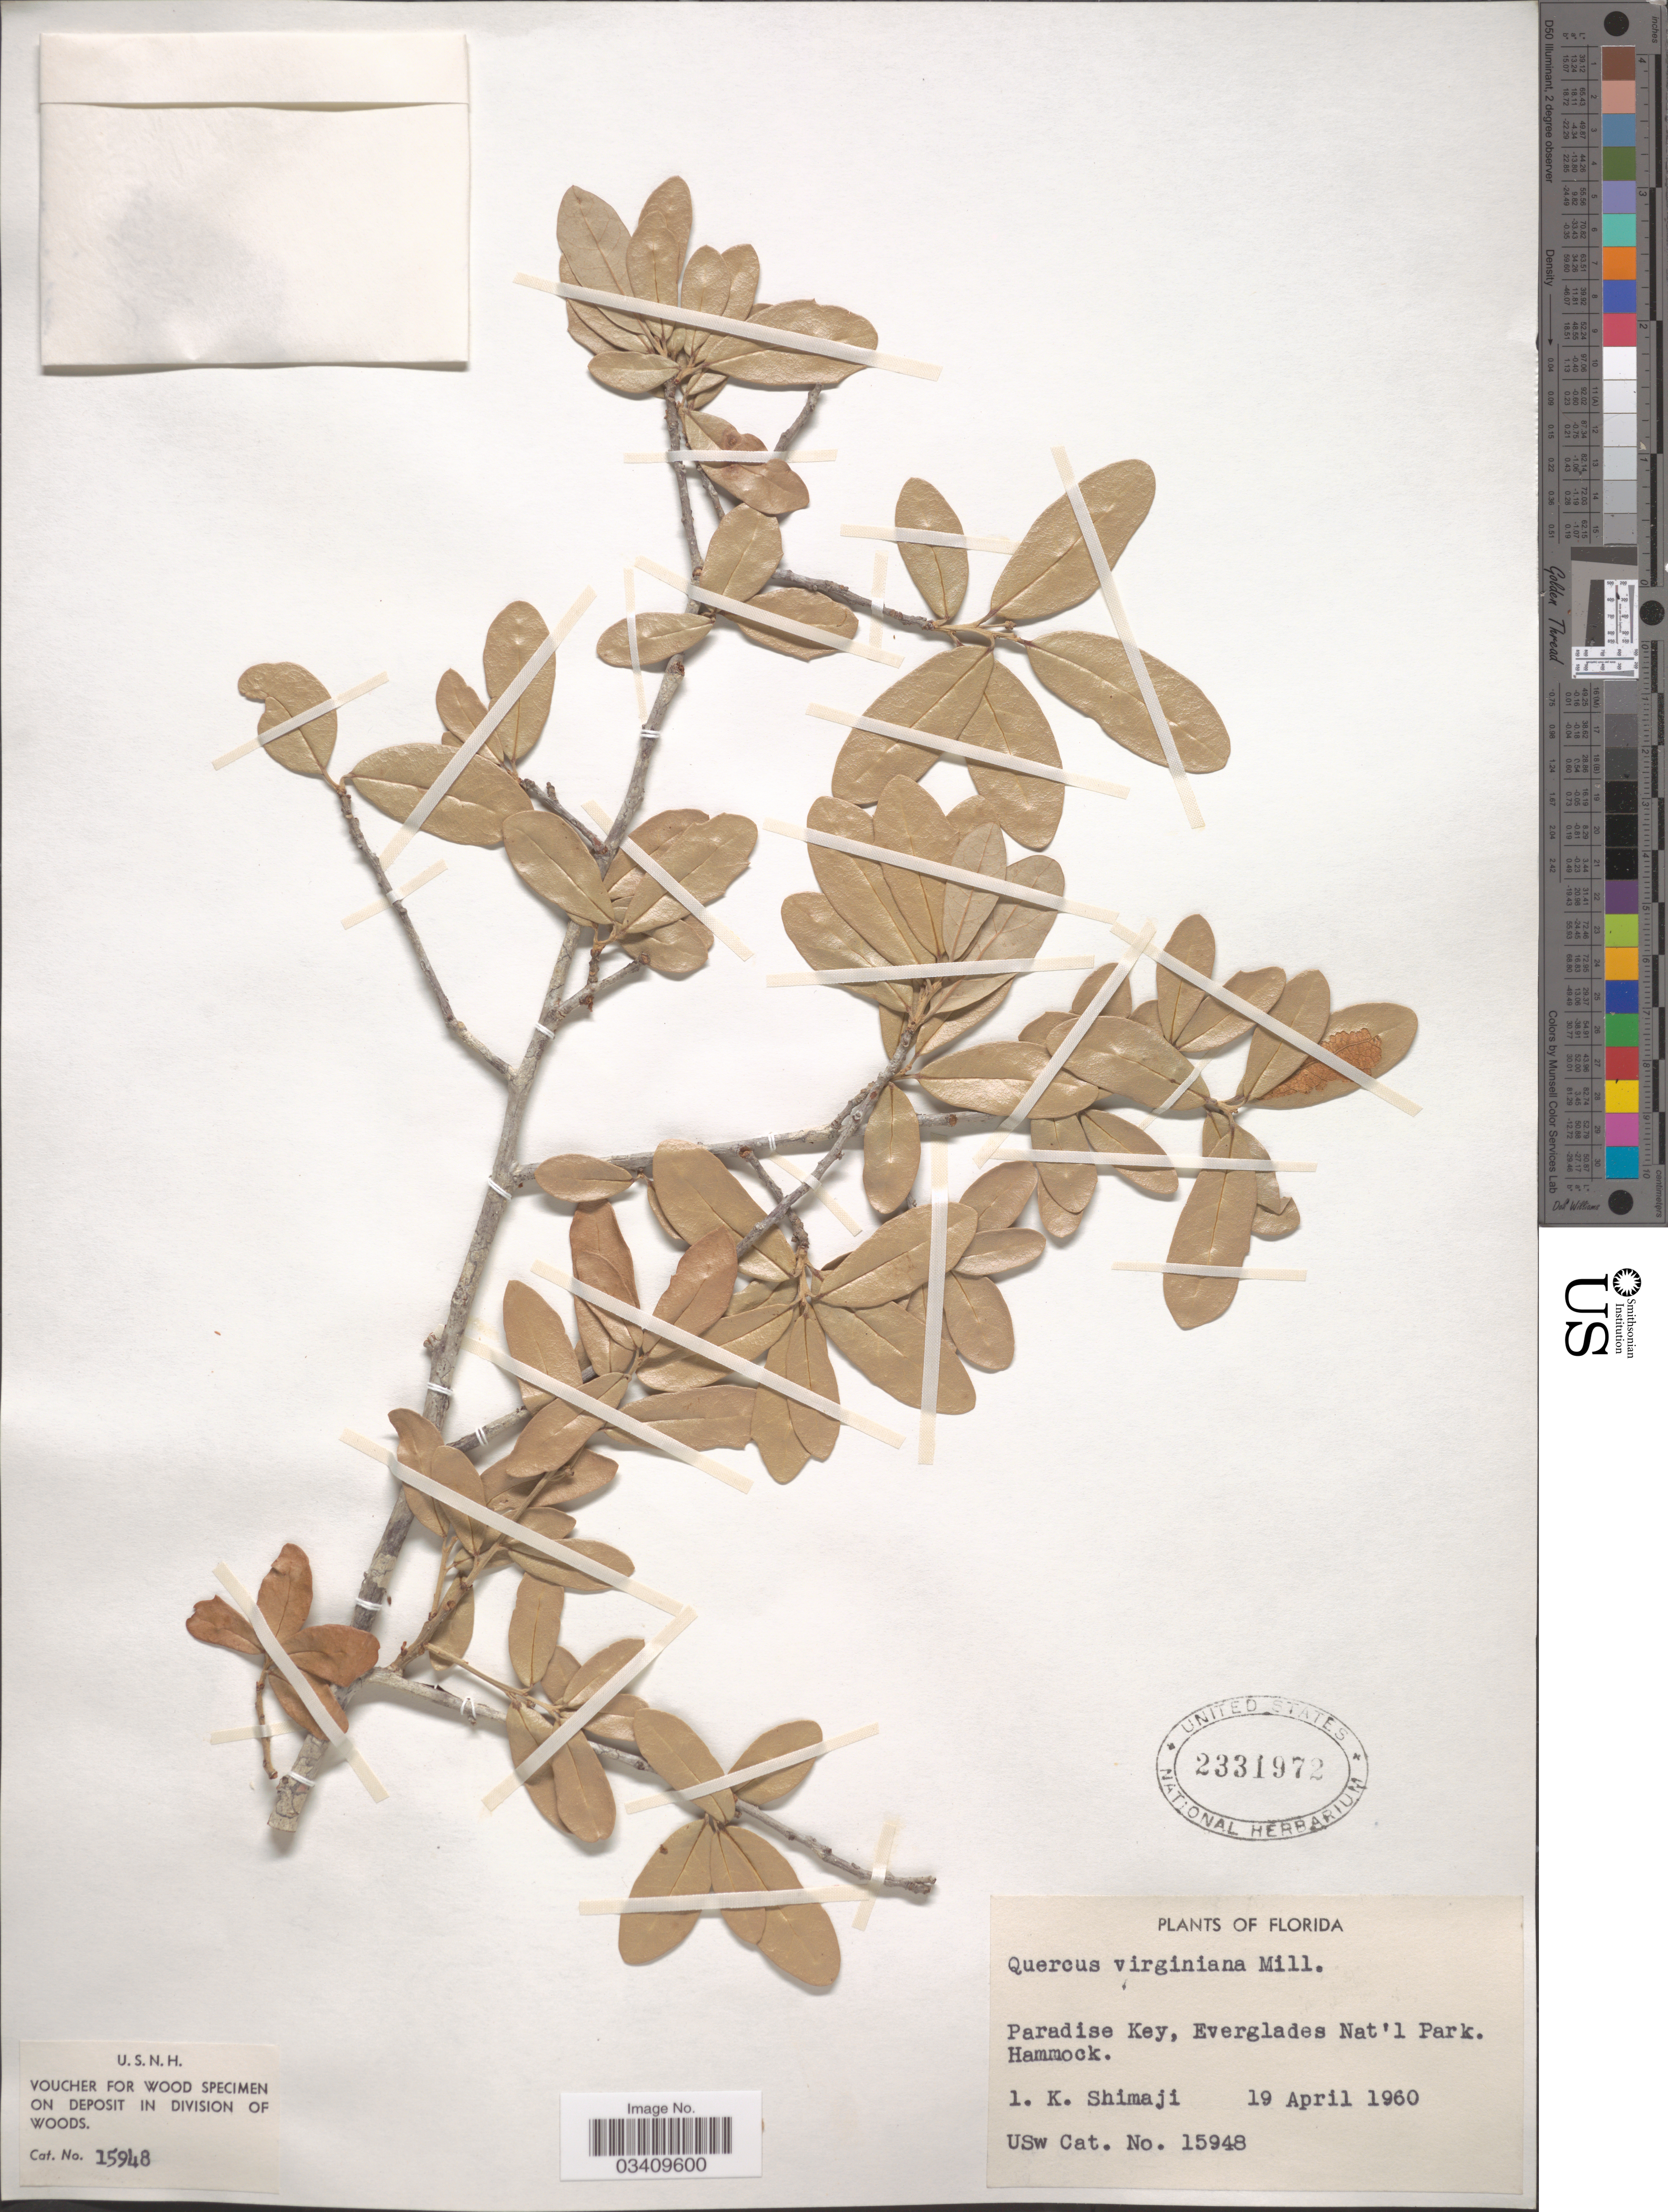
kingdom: Plantae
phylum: Tracheophyta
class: Magnoliopsida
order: Fagales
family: Fagaceae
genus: Quercus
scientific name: Quercus virginiana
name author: Mill.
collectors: K. Shimaji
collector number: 15948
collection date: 1960-04-19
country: United States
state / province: Florida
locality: Paradise Key, Everglades Nat'l Park. Hammock.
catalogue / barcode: US 2331972